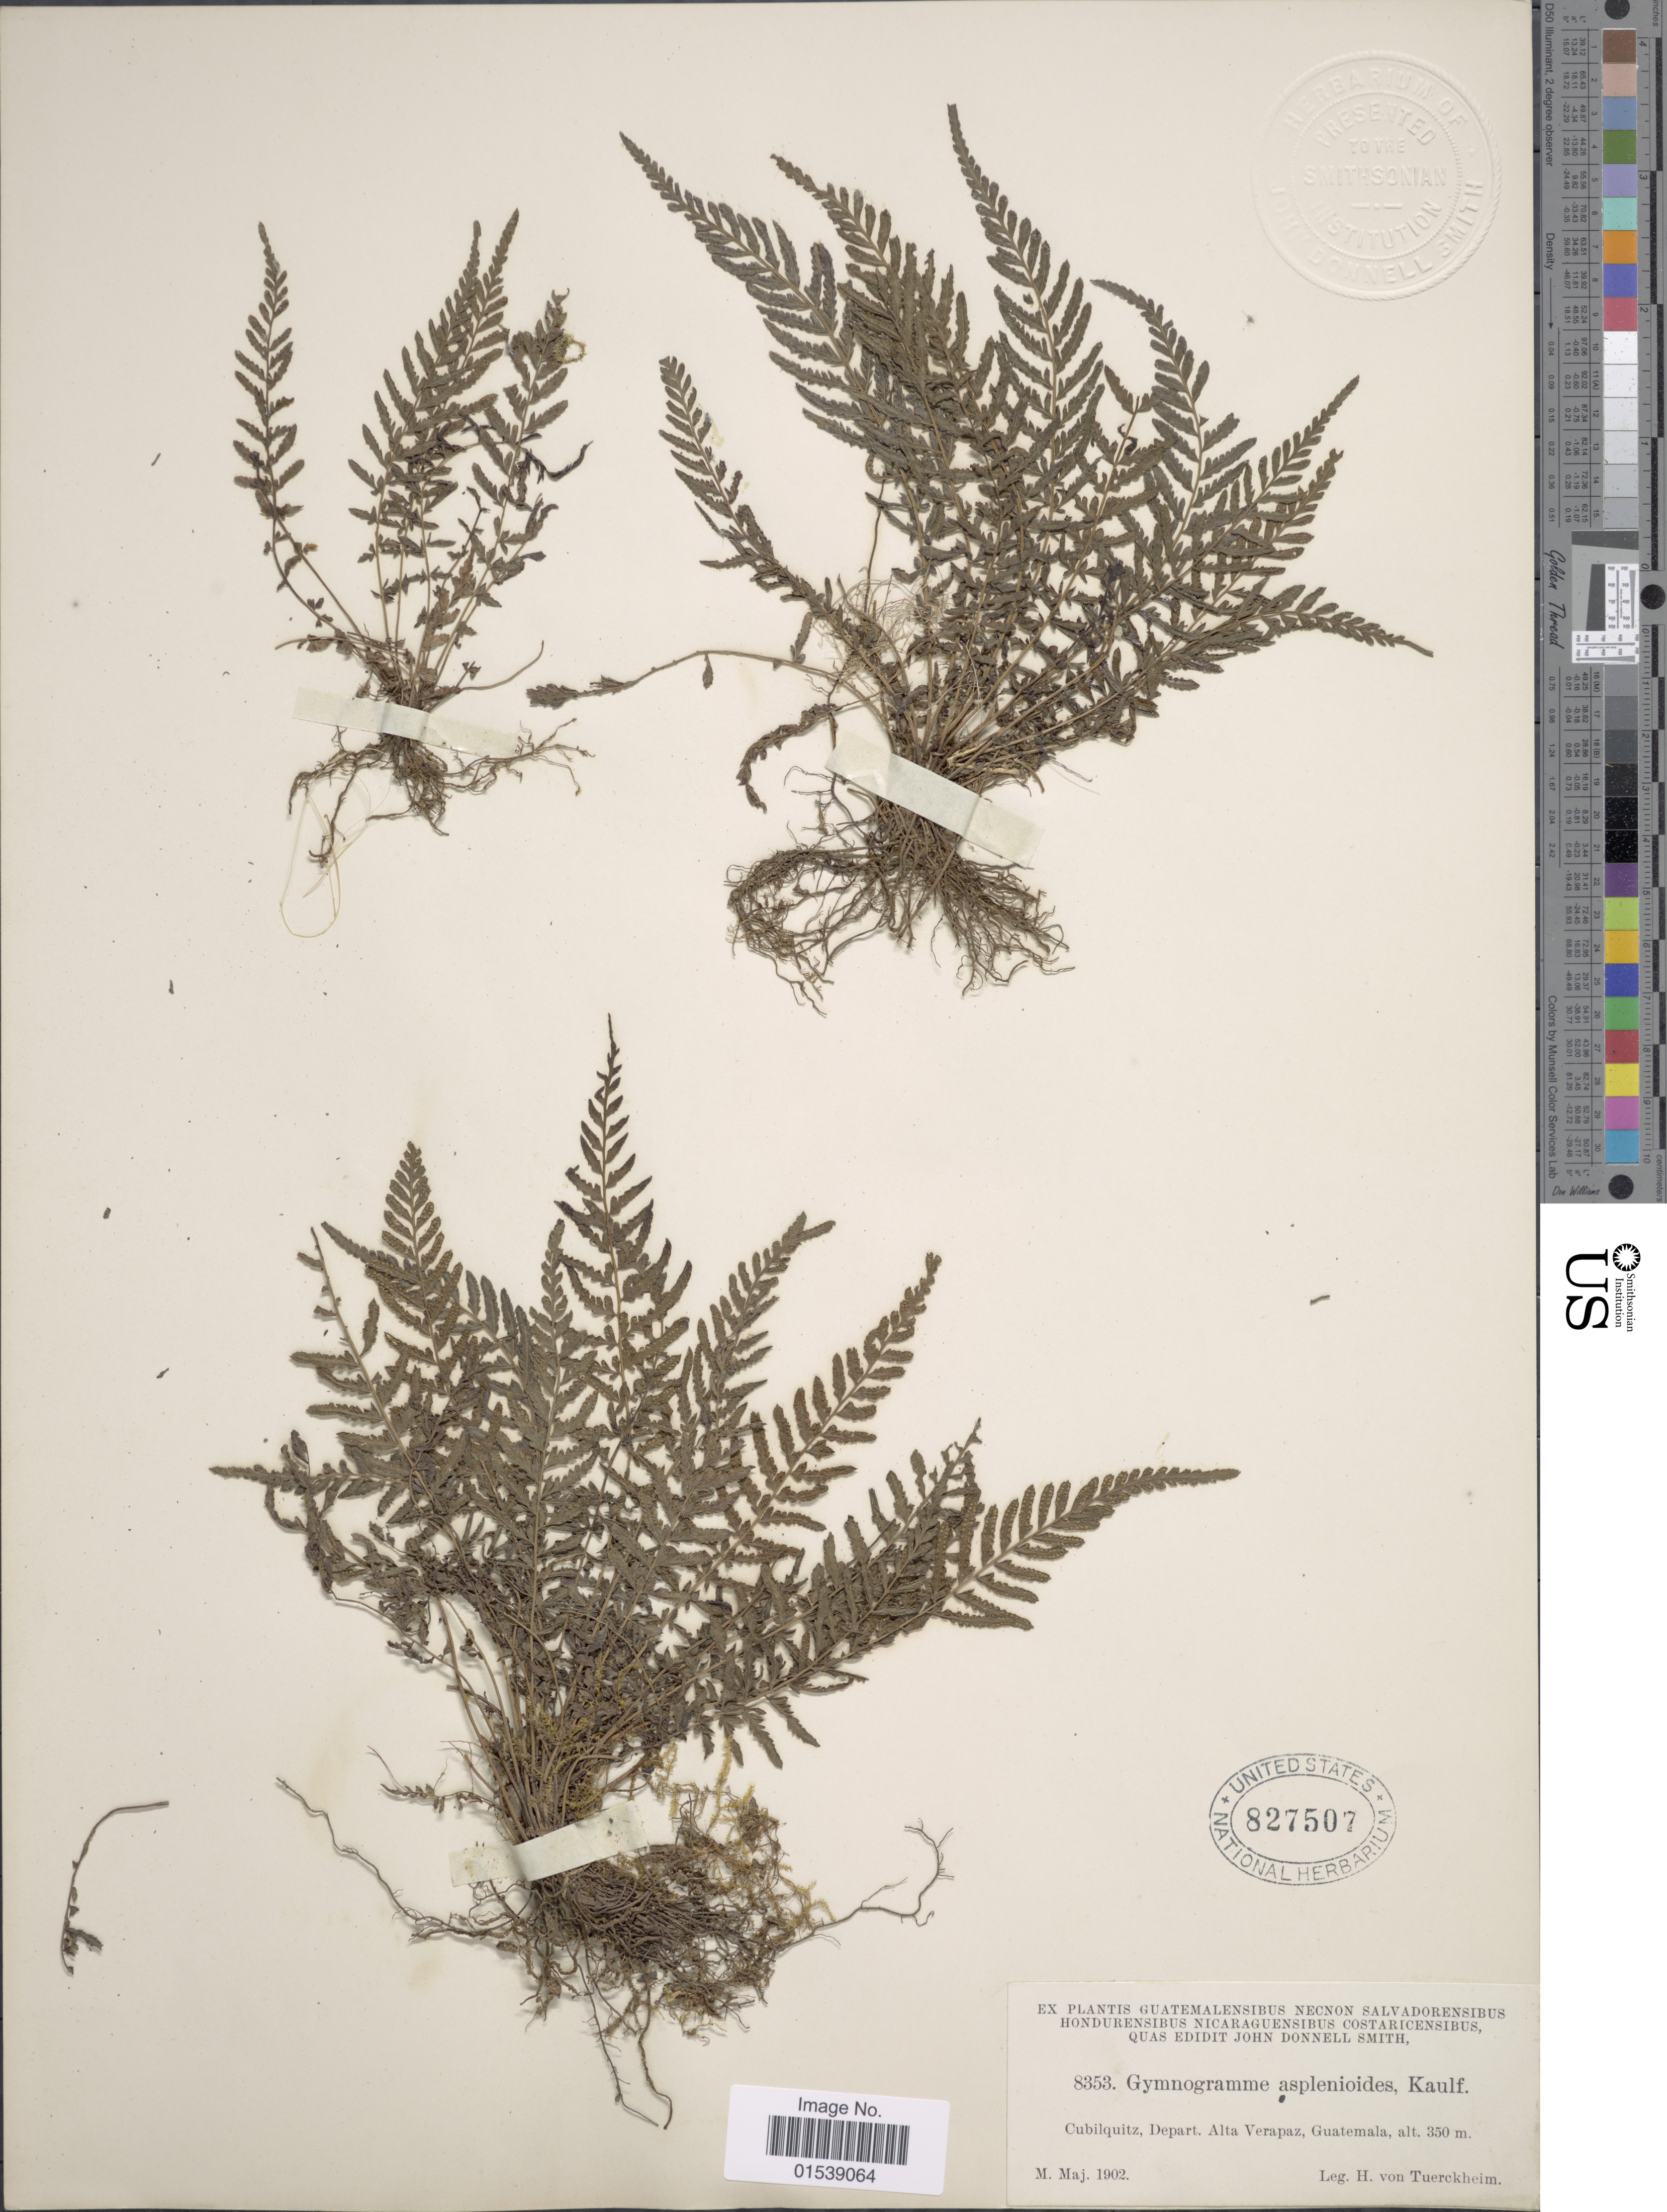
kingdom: Plantae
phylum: Tracheophyta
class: Polypodiopsida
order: Polypodiales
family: Thelypteridaceae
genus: Amauropelta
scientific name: Amauropelta sancta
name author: (L.) Pic. Serm.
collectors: H. von Türckheim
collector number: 8353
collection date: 1902-05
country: Guatemala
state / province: Alta Verapaz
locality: Cubilquitz, Depart. Alta Verapaz, Guatemala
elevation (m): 350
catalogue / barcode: US 827507